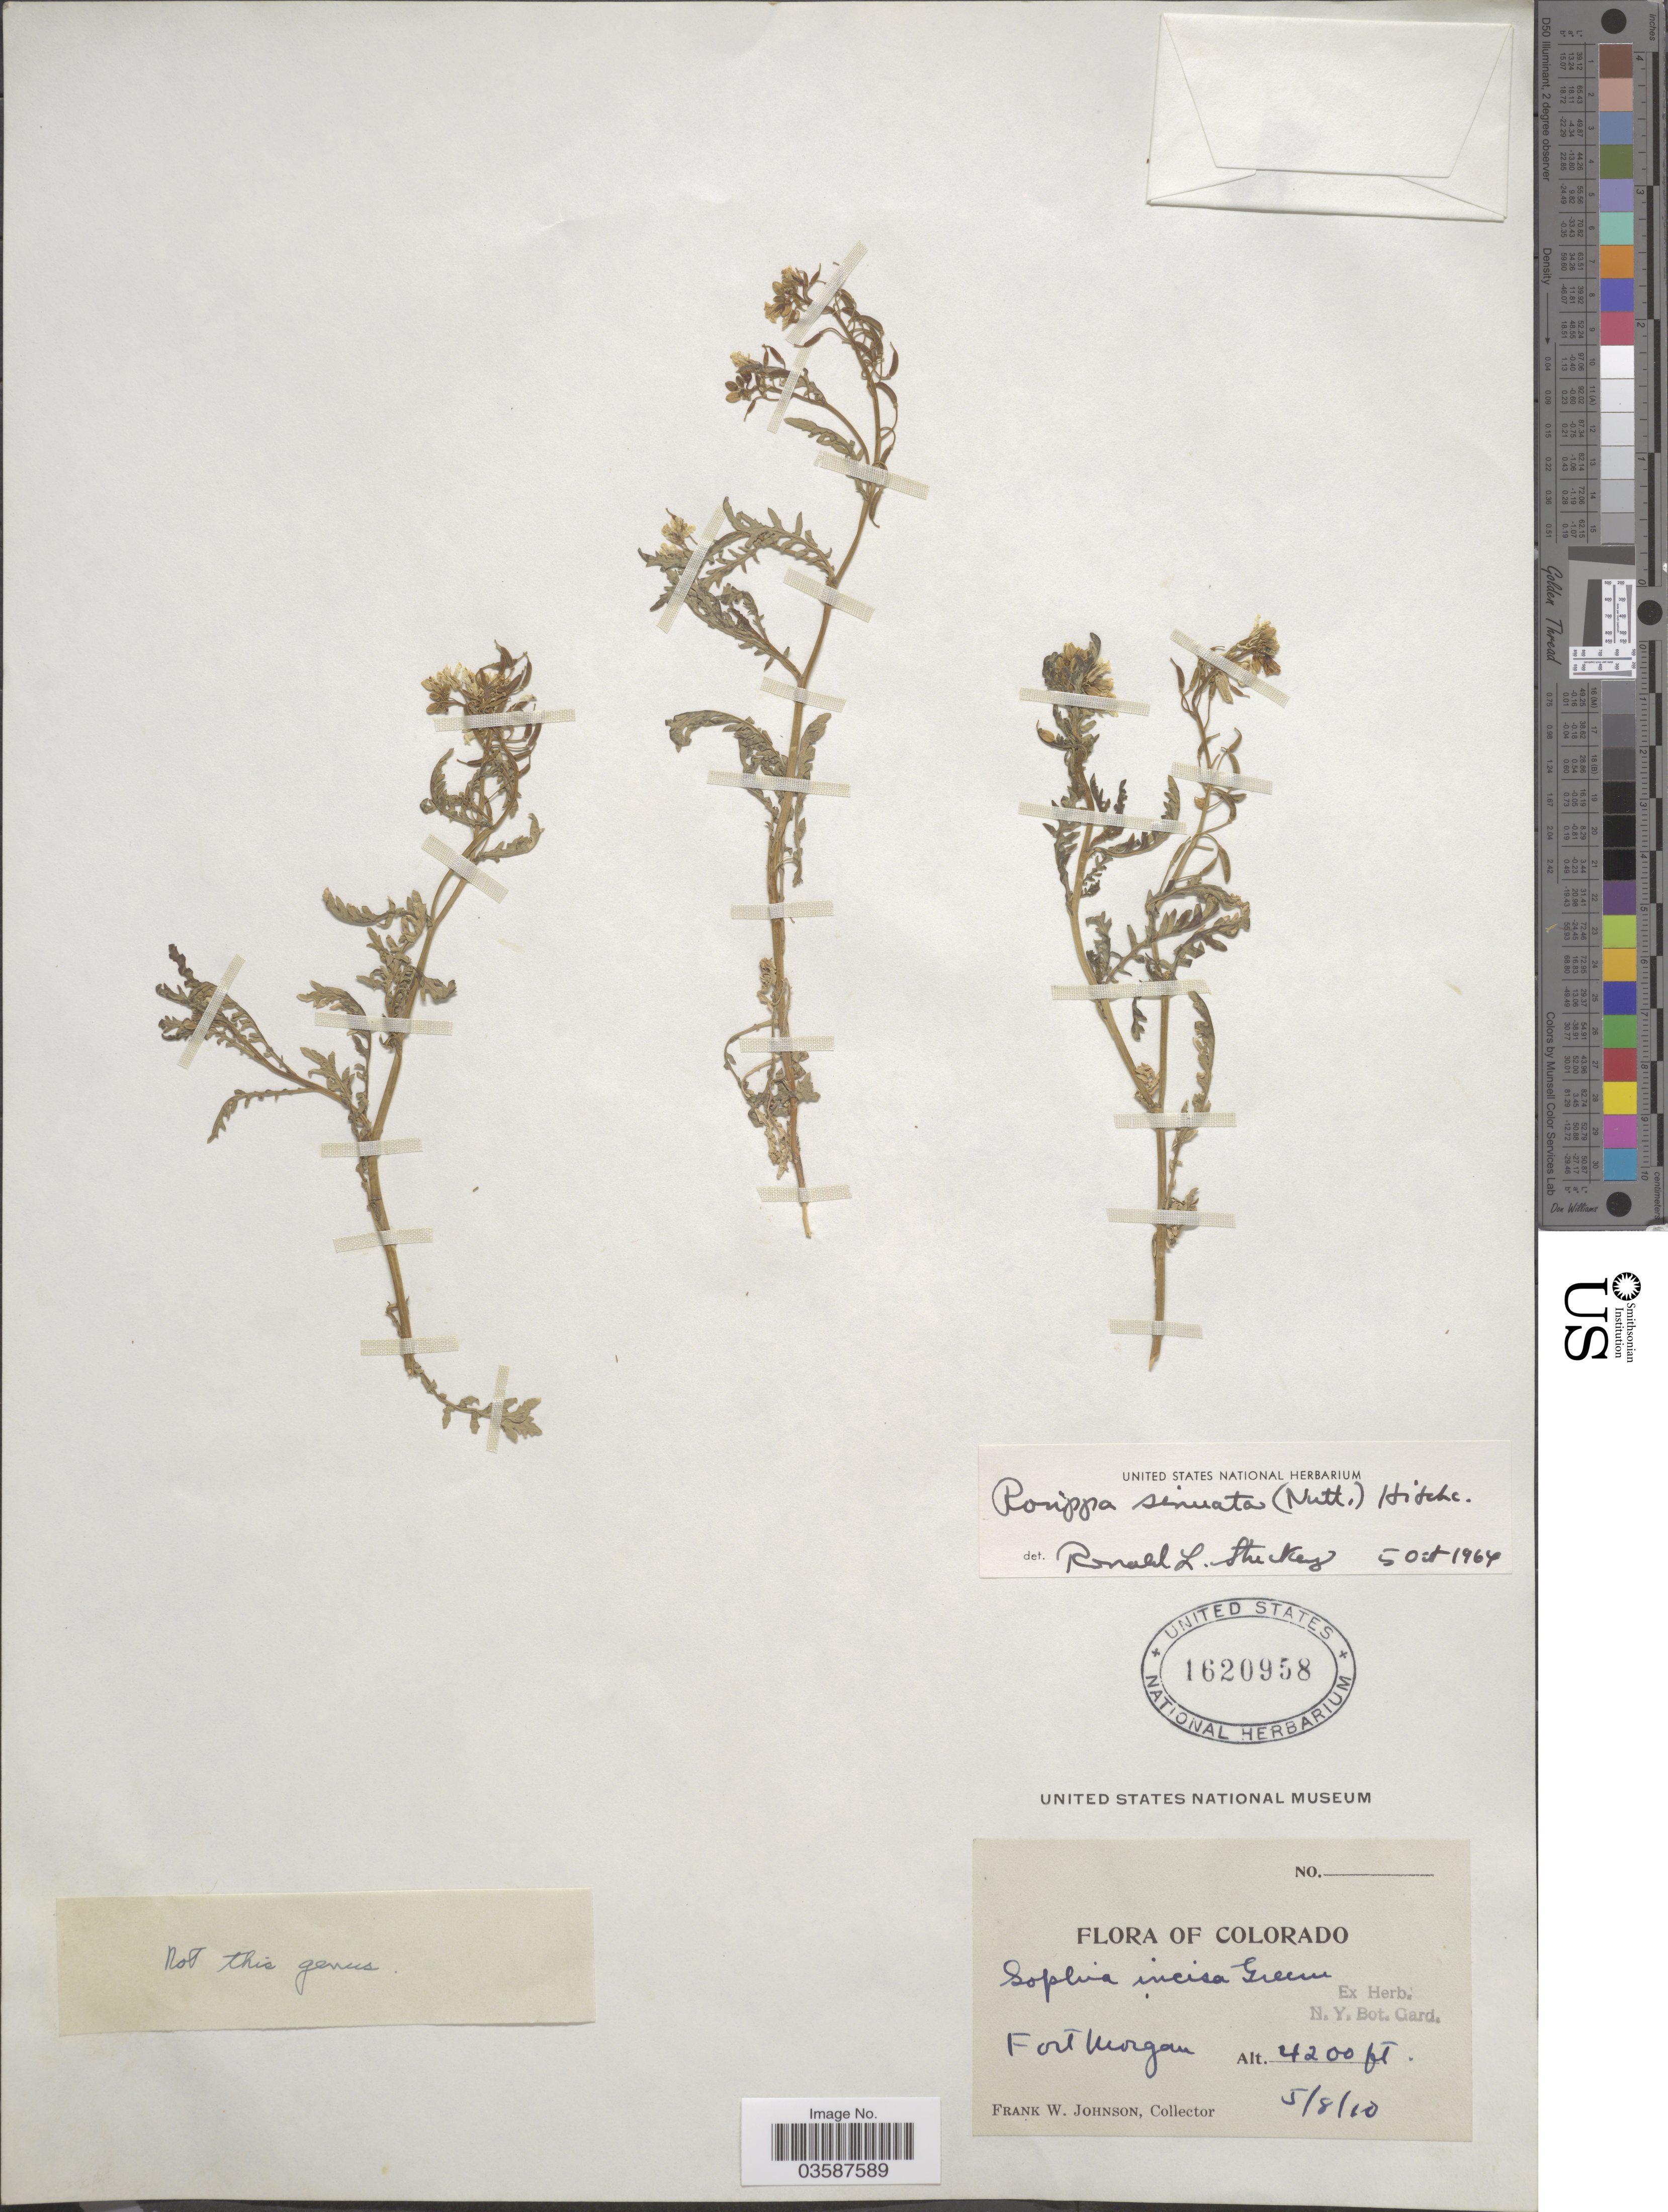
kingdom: Plantae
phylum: Tracheophyta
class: Magnoliopsida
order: Brassicales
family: Brassicaceae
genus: Rorippa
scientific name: Rorippa sinuata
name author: (Nutt.) Hitchc.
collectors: F. W. Johnson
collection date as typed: Transcribed d/m/y: 8/5/10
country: United States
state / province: Colorado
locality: Fort Morgan.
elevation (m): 1280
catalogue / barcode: US 1620958